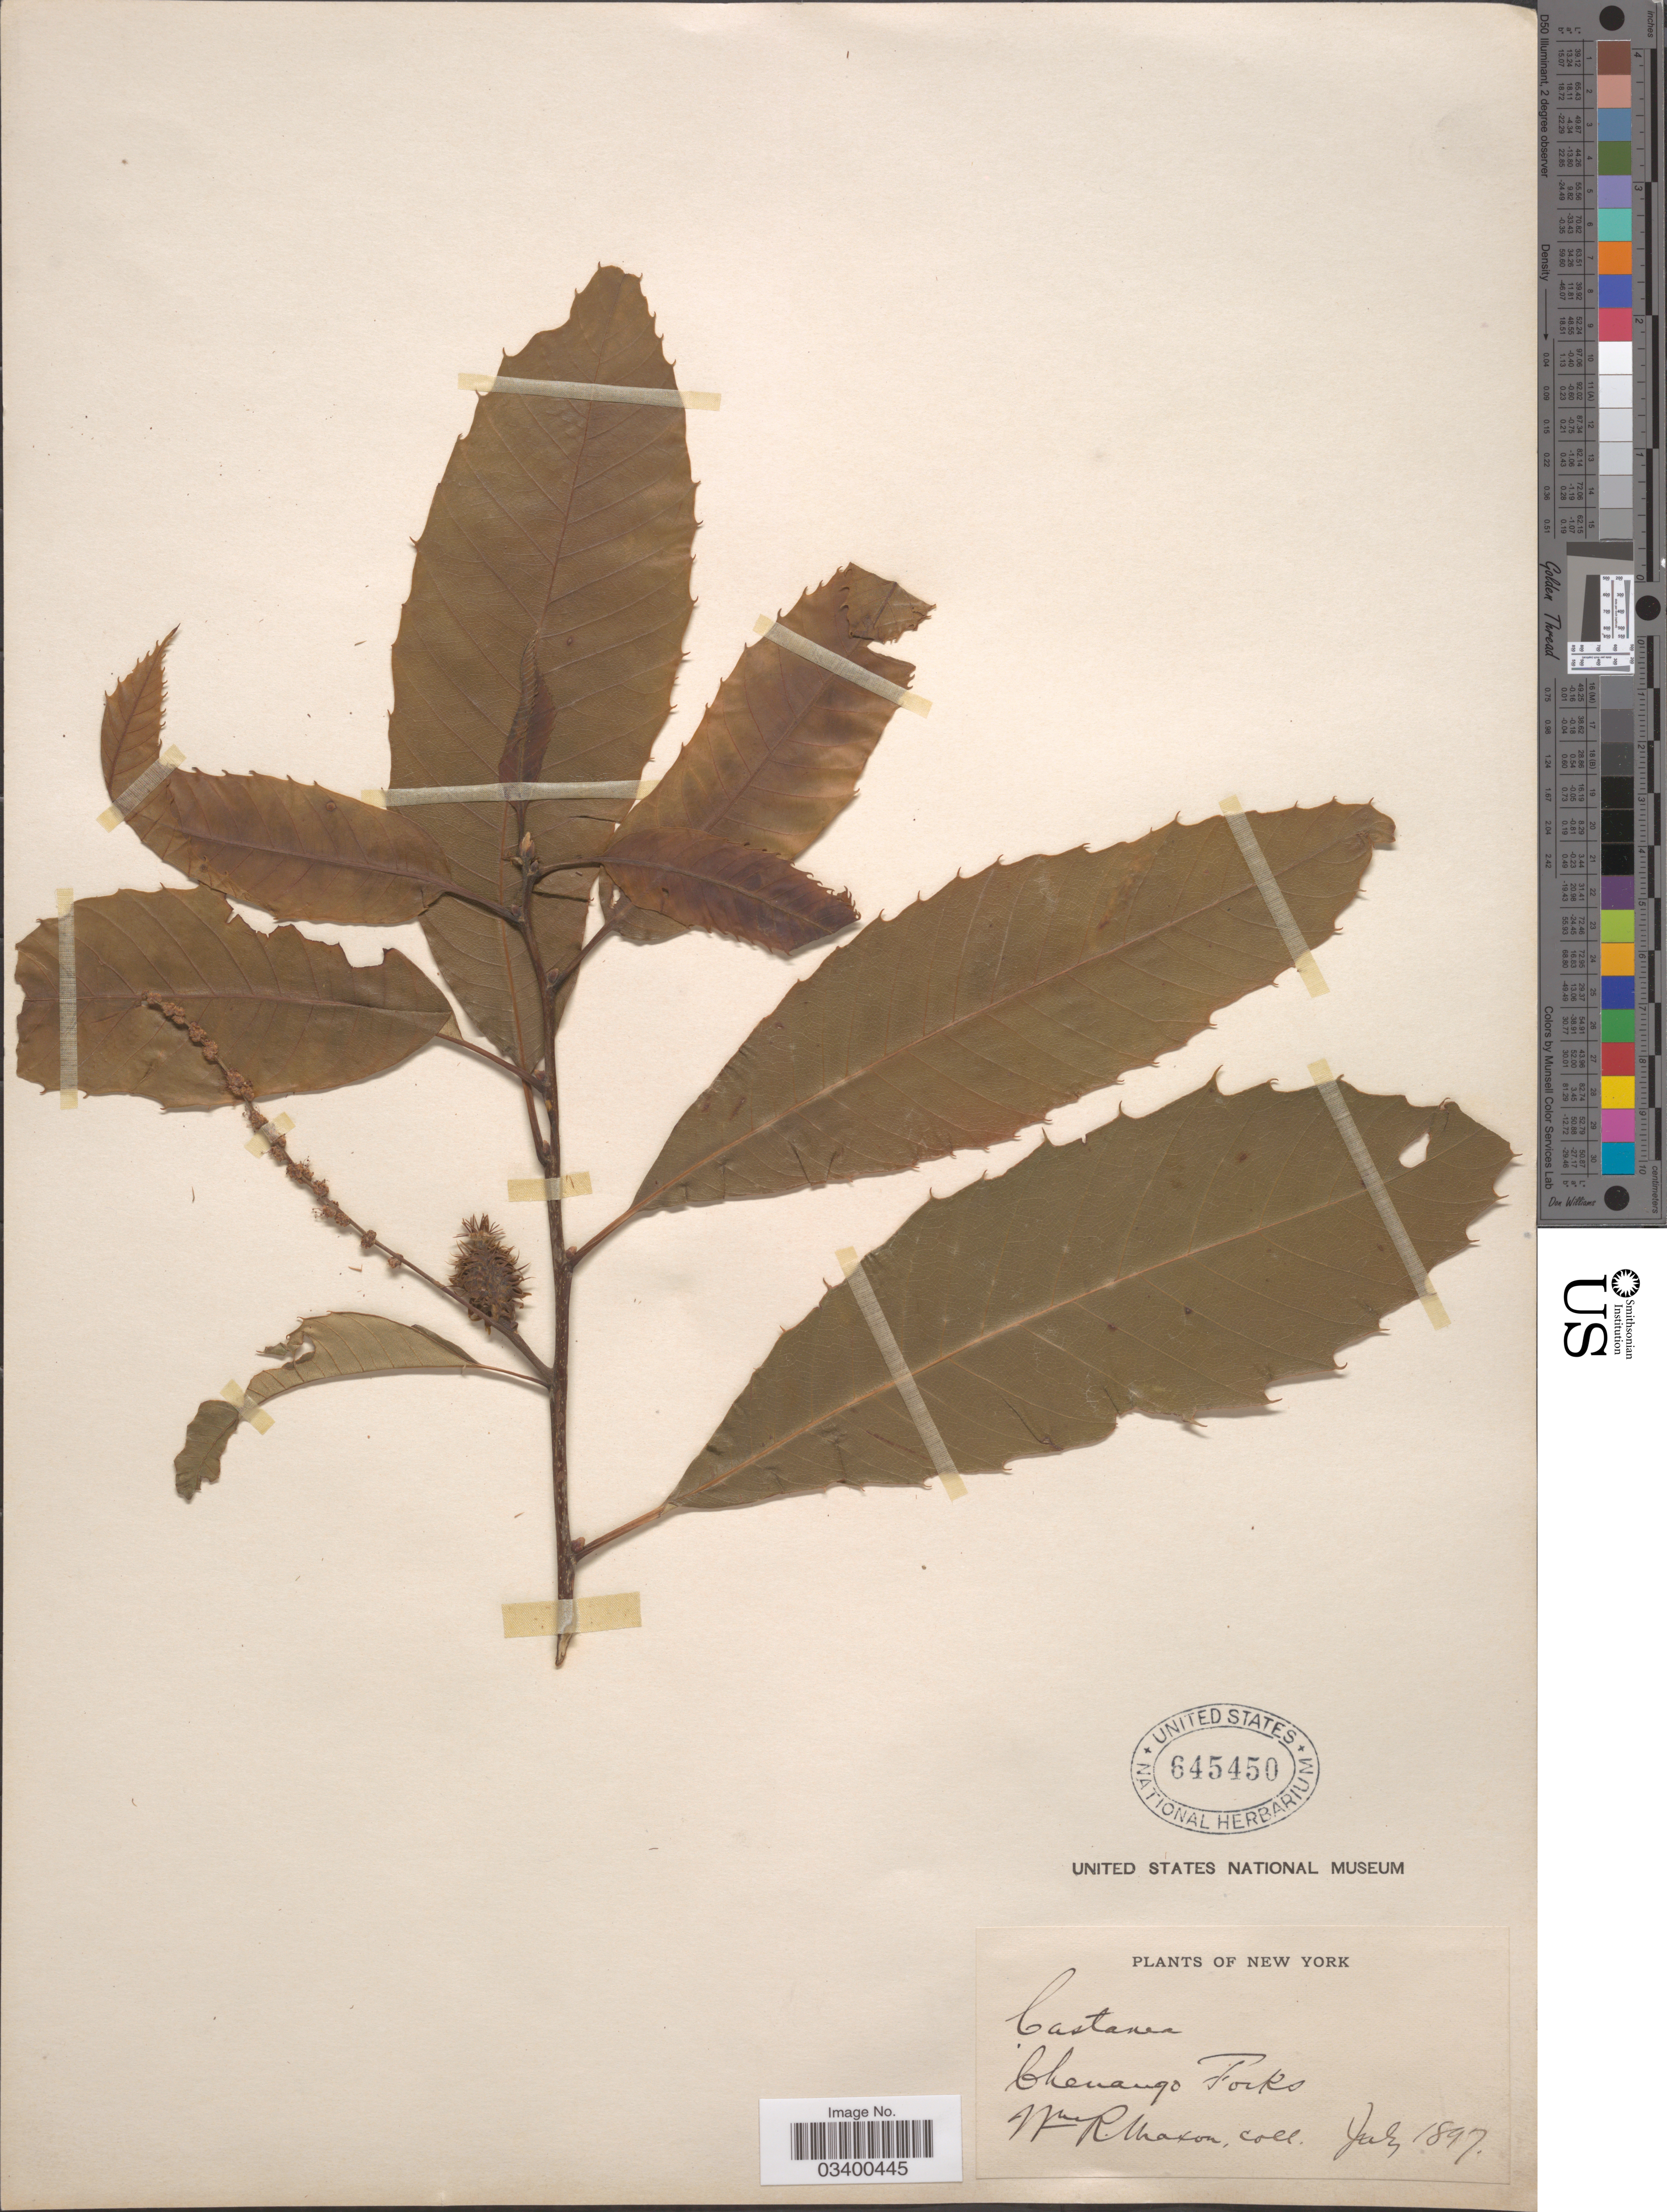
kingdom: Plantae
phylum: Tracheophyta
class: Magnoliopsida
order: Fagales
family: Fagaceae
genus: Castanea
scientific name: Castanea dentata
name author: (Marshall) Borkh.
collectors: W. R. Maxon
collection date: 1897-07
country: United States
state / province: New York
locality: Chenango Forks.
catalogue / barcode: US 645450